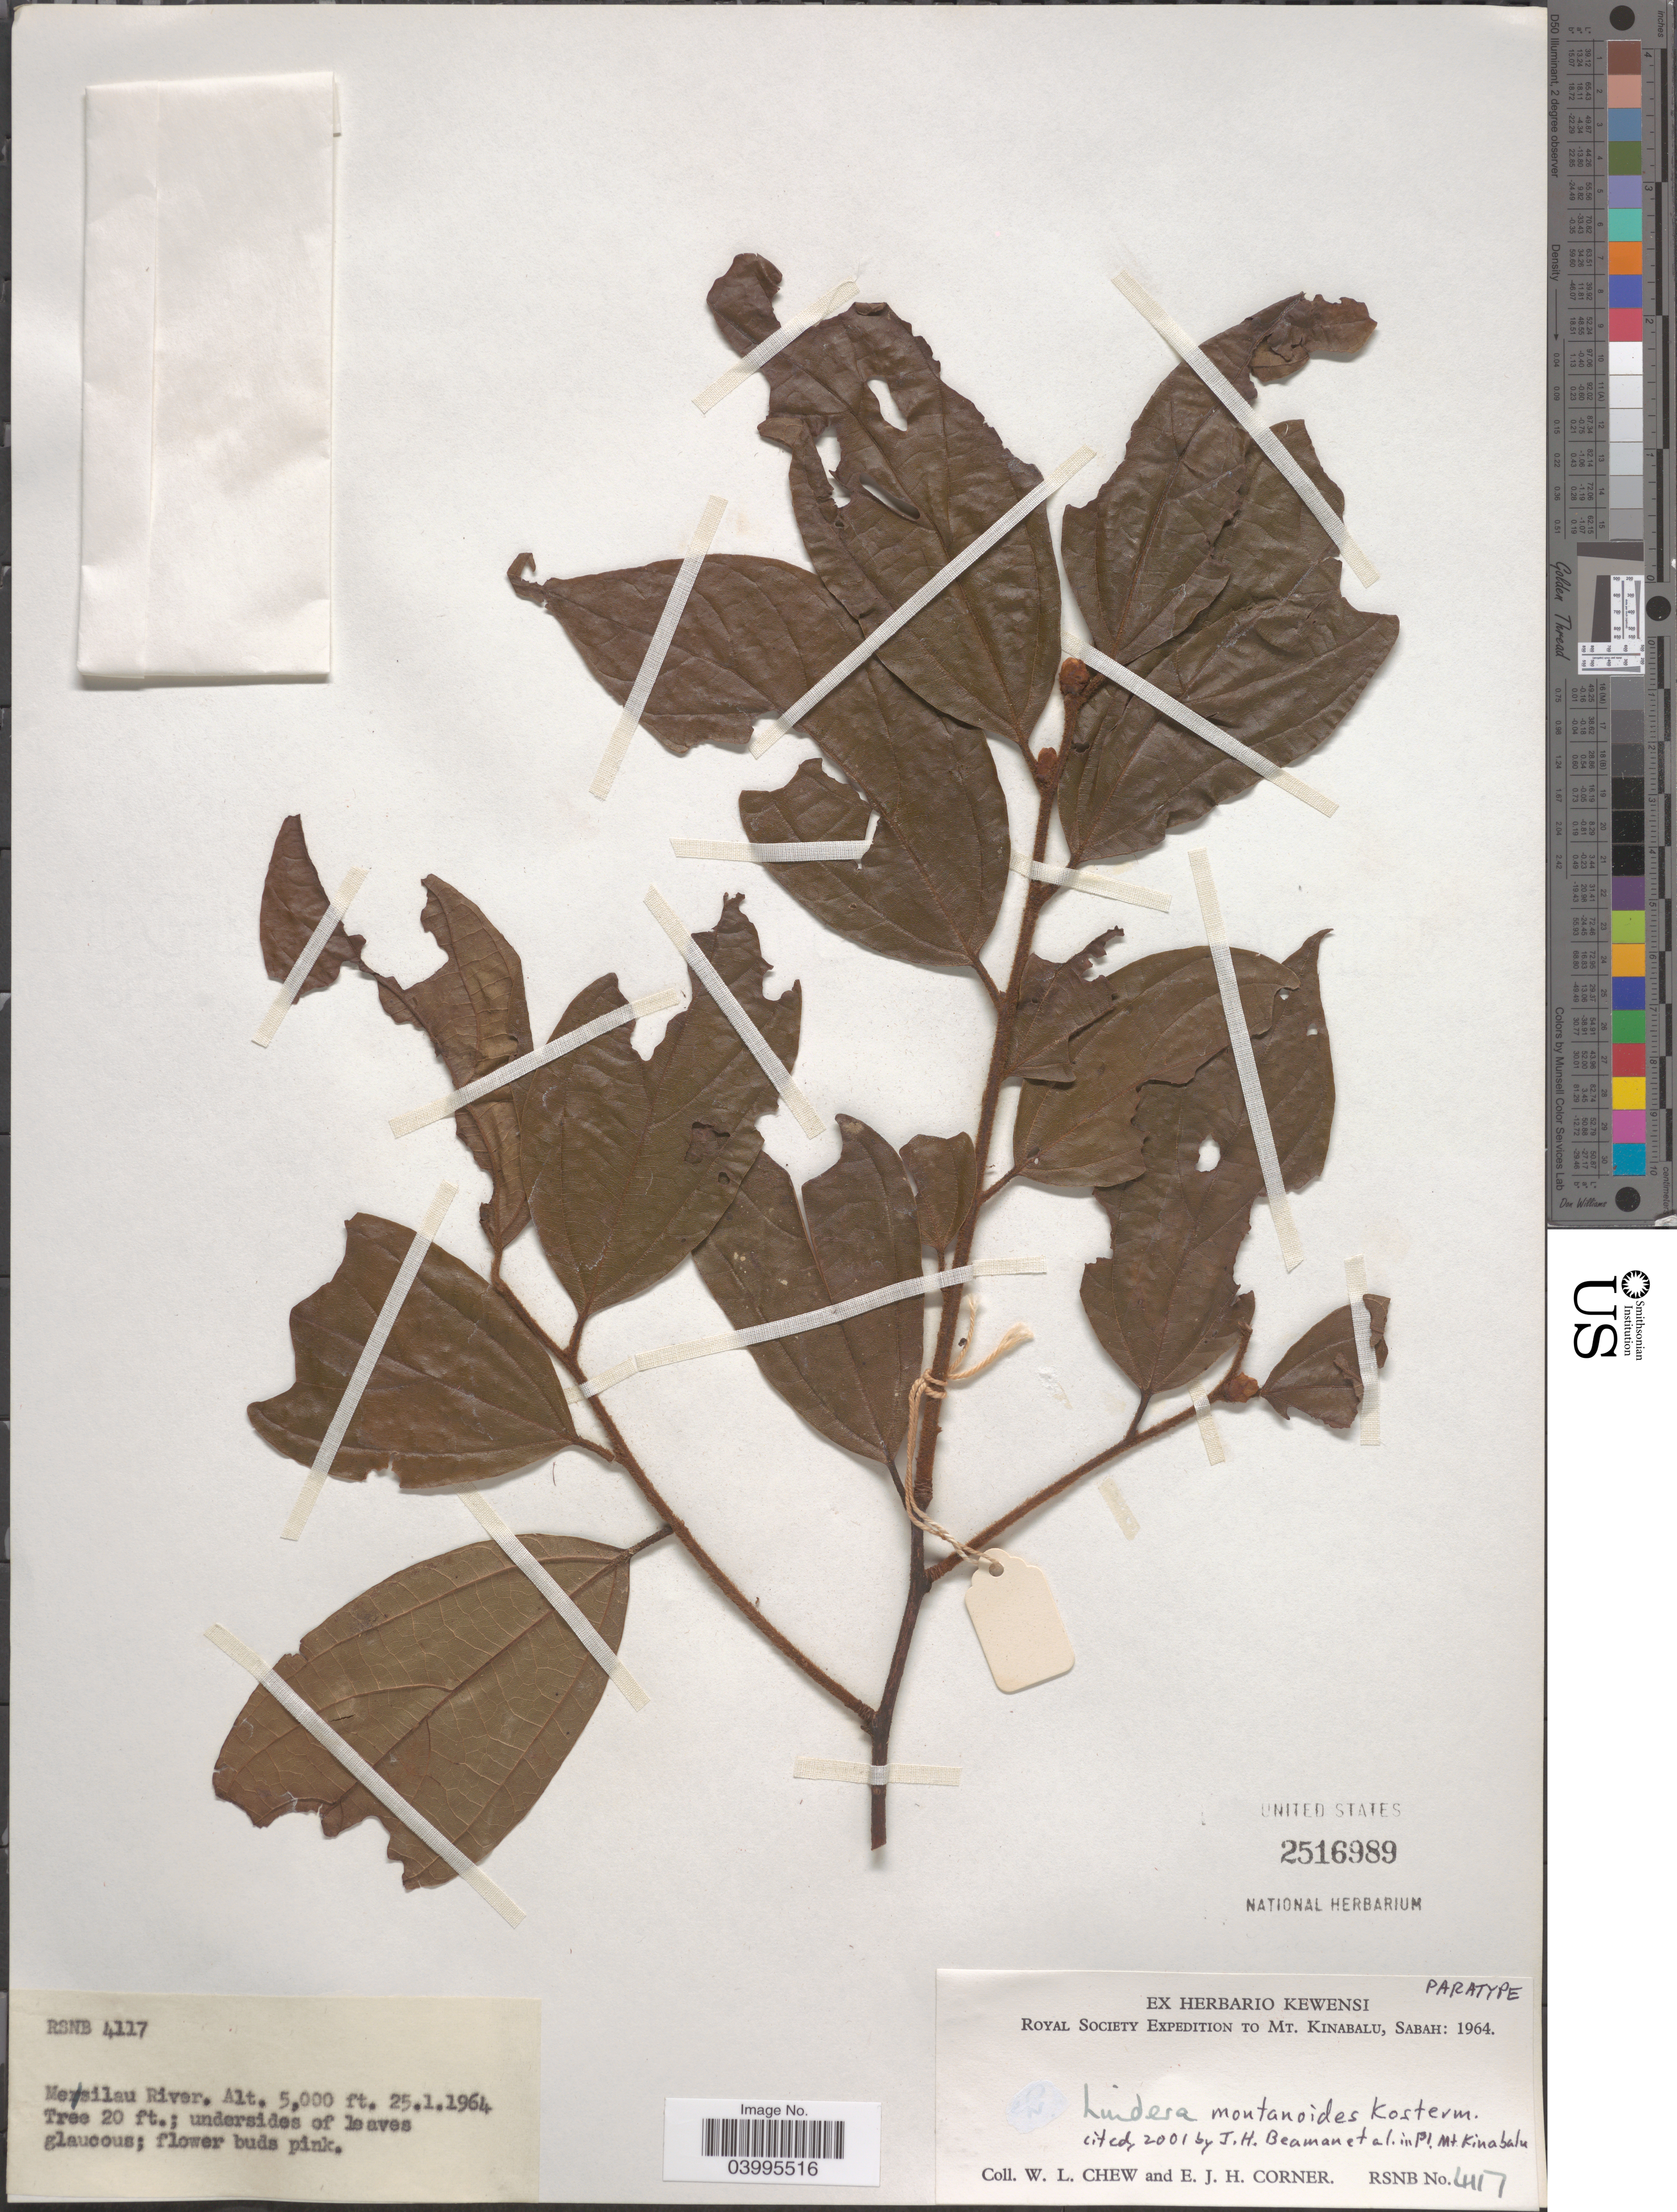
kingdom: Plantae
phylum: Tracheophyta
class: Magnoliopsida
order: Laurales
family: Lauraceae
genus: Lindera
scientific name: Lindera montanoides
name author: Kosterm.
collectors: W. Chew & E. Corner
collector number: RSNB4117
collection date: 1964-01-25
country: Malaysia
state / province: Sabah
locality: Mt. Kinabalu. Mesilau River.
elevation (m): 1524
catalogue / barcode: US 2516989